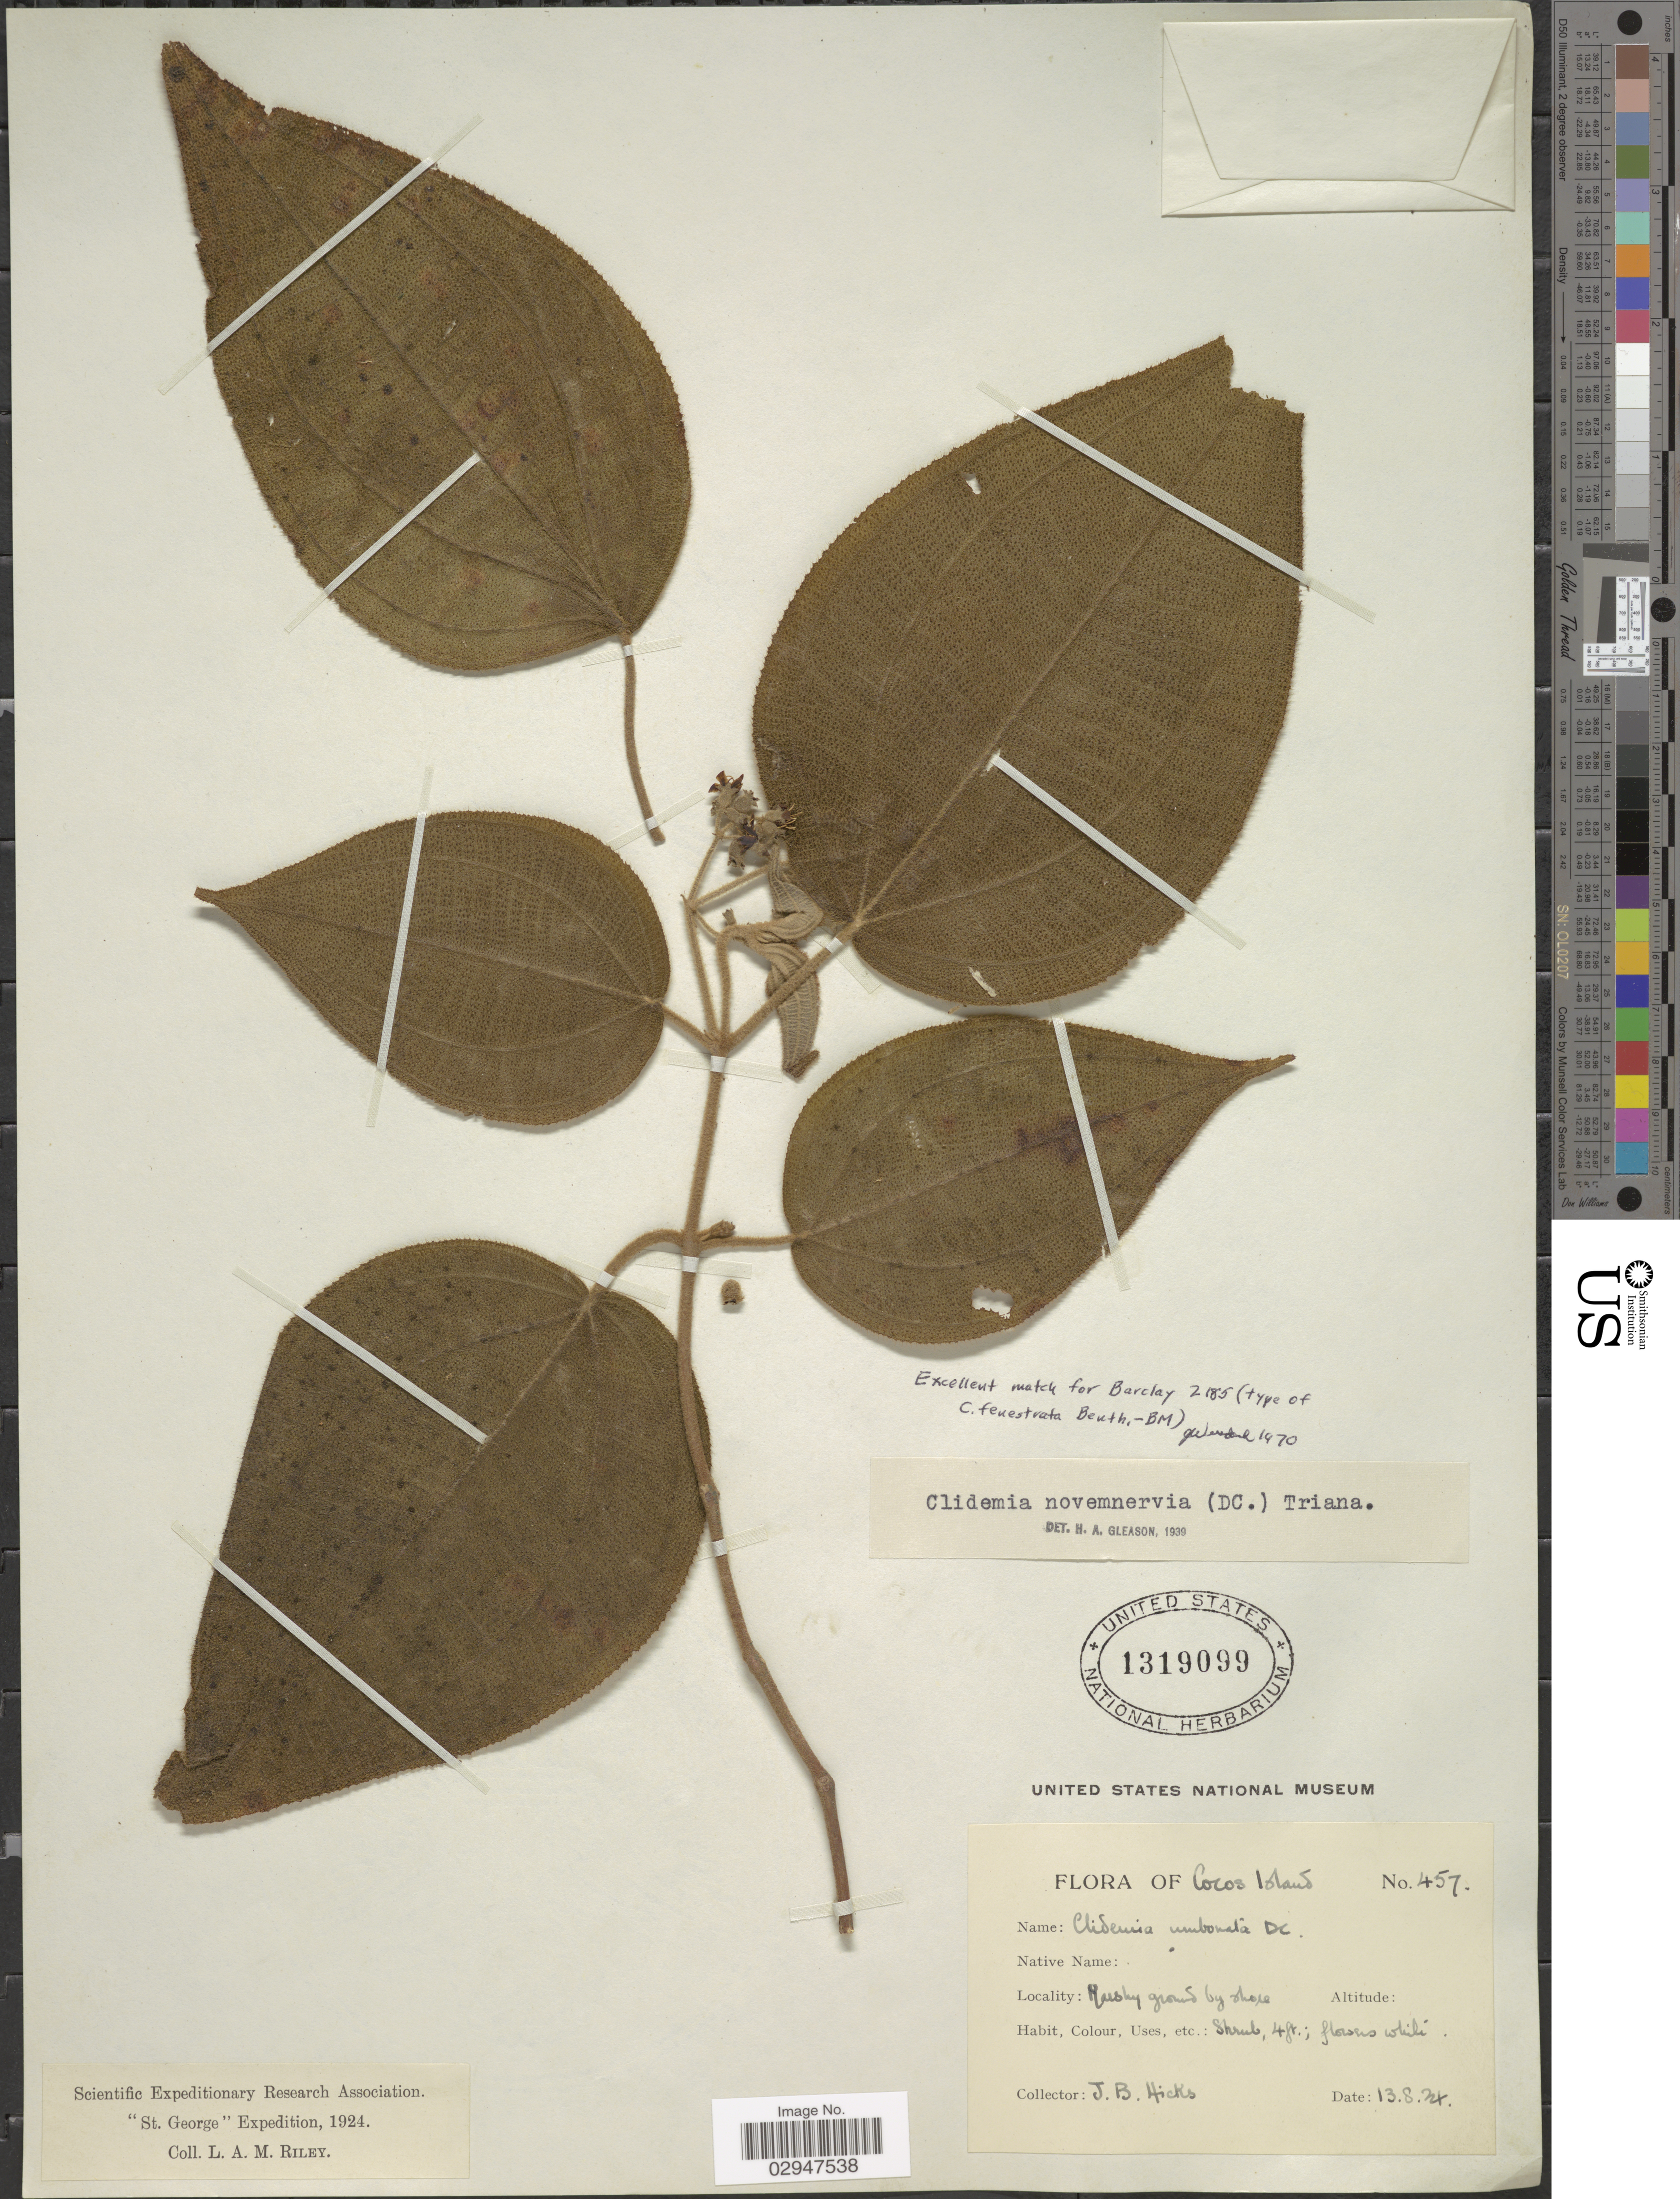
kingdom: Plantae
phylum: Tracheophyta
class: Magnoliopsida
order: Myrtales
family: Melastomataceae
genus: Miconia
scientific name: Miconia fenestrata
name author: (Benth.) Michelang.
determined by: Ferreira-Alves, R.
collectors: J. Hicks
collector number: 457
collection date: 1924-08-13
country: Central Am. Pac. Islands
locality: Cocos Island. Rusky [interpreted] ground by shore. "St. George".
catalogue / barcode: US 1319099